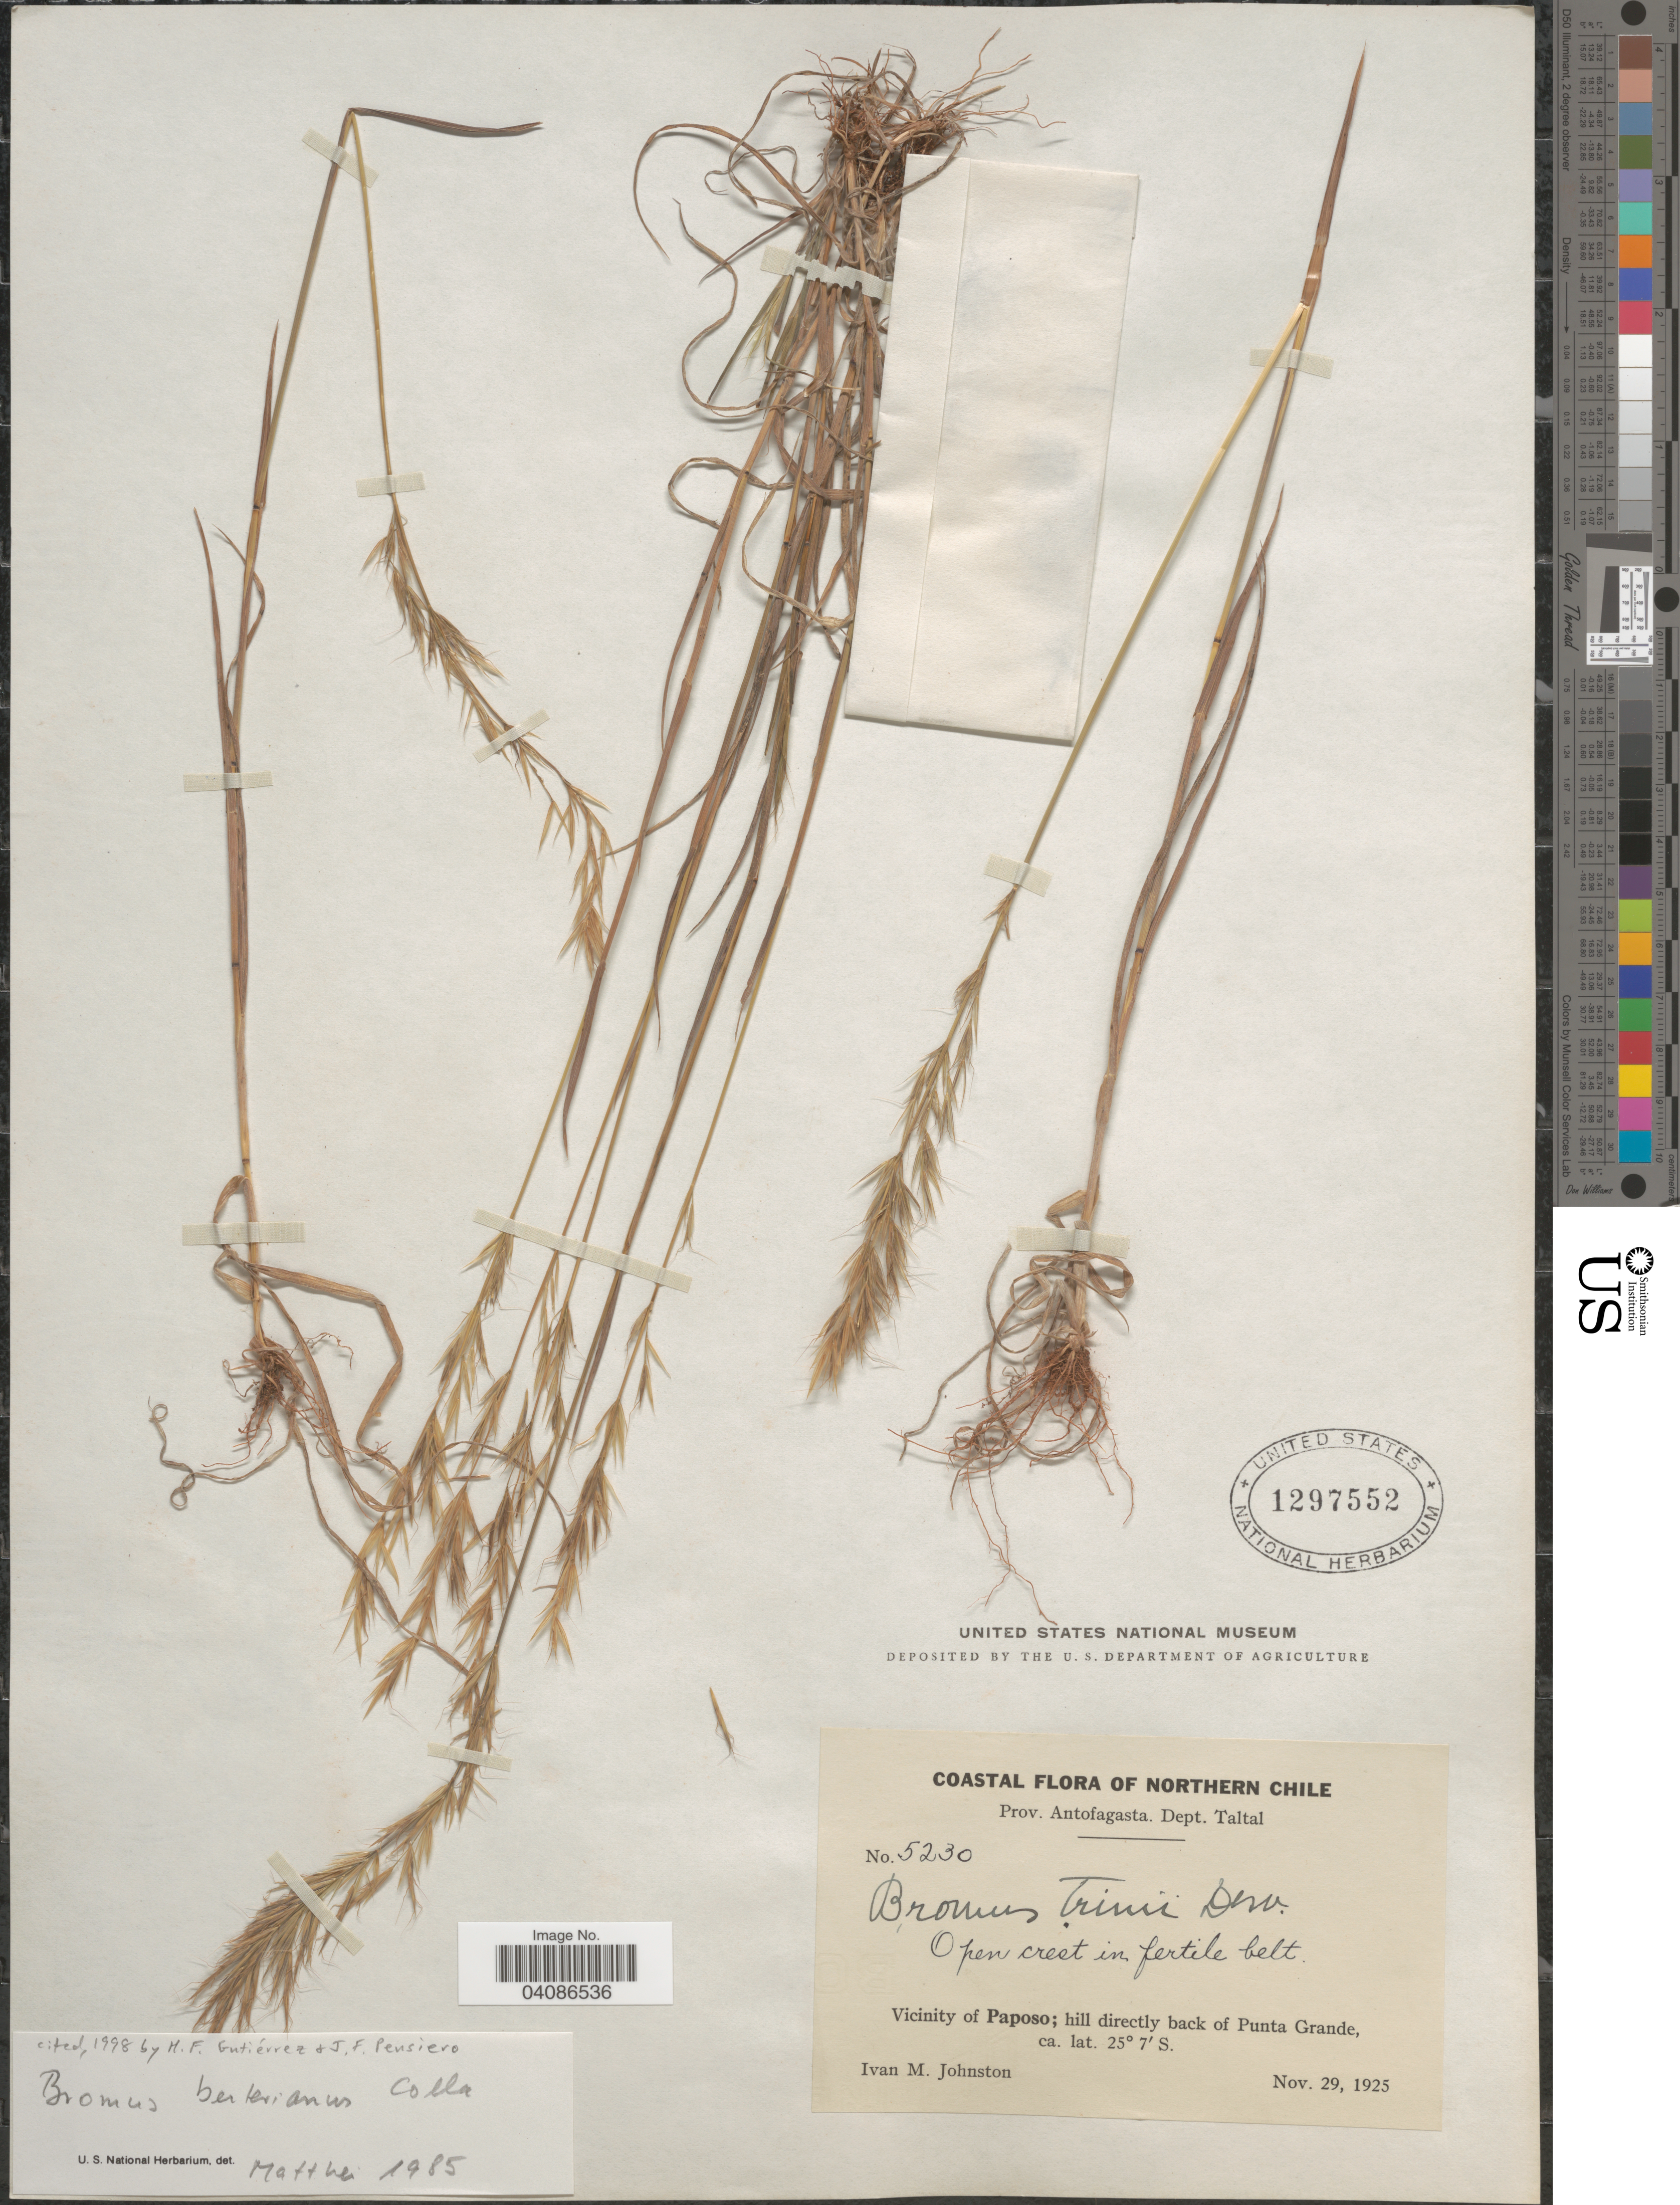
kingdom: Plantae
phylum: Tracheophyta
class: Liliopsida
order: Poales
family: Poaceae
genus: Bromus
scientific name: Bromus berteroanus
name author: Colla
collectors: I.M. Johnston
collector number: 5230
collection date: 1925-11-29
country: Chile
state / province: Antofagasta (II)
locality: Northern Chile. Dept. Taltal. Open crest in fertile belt. Vicinity of Paposo; hill directly back of Punta Grande.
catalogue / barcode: US 1297552